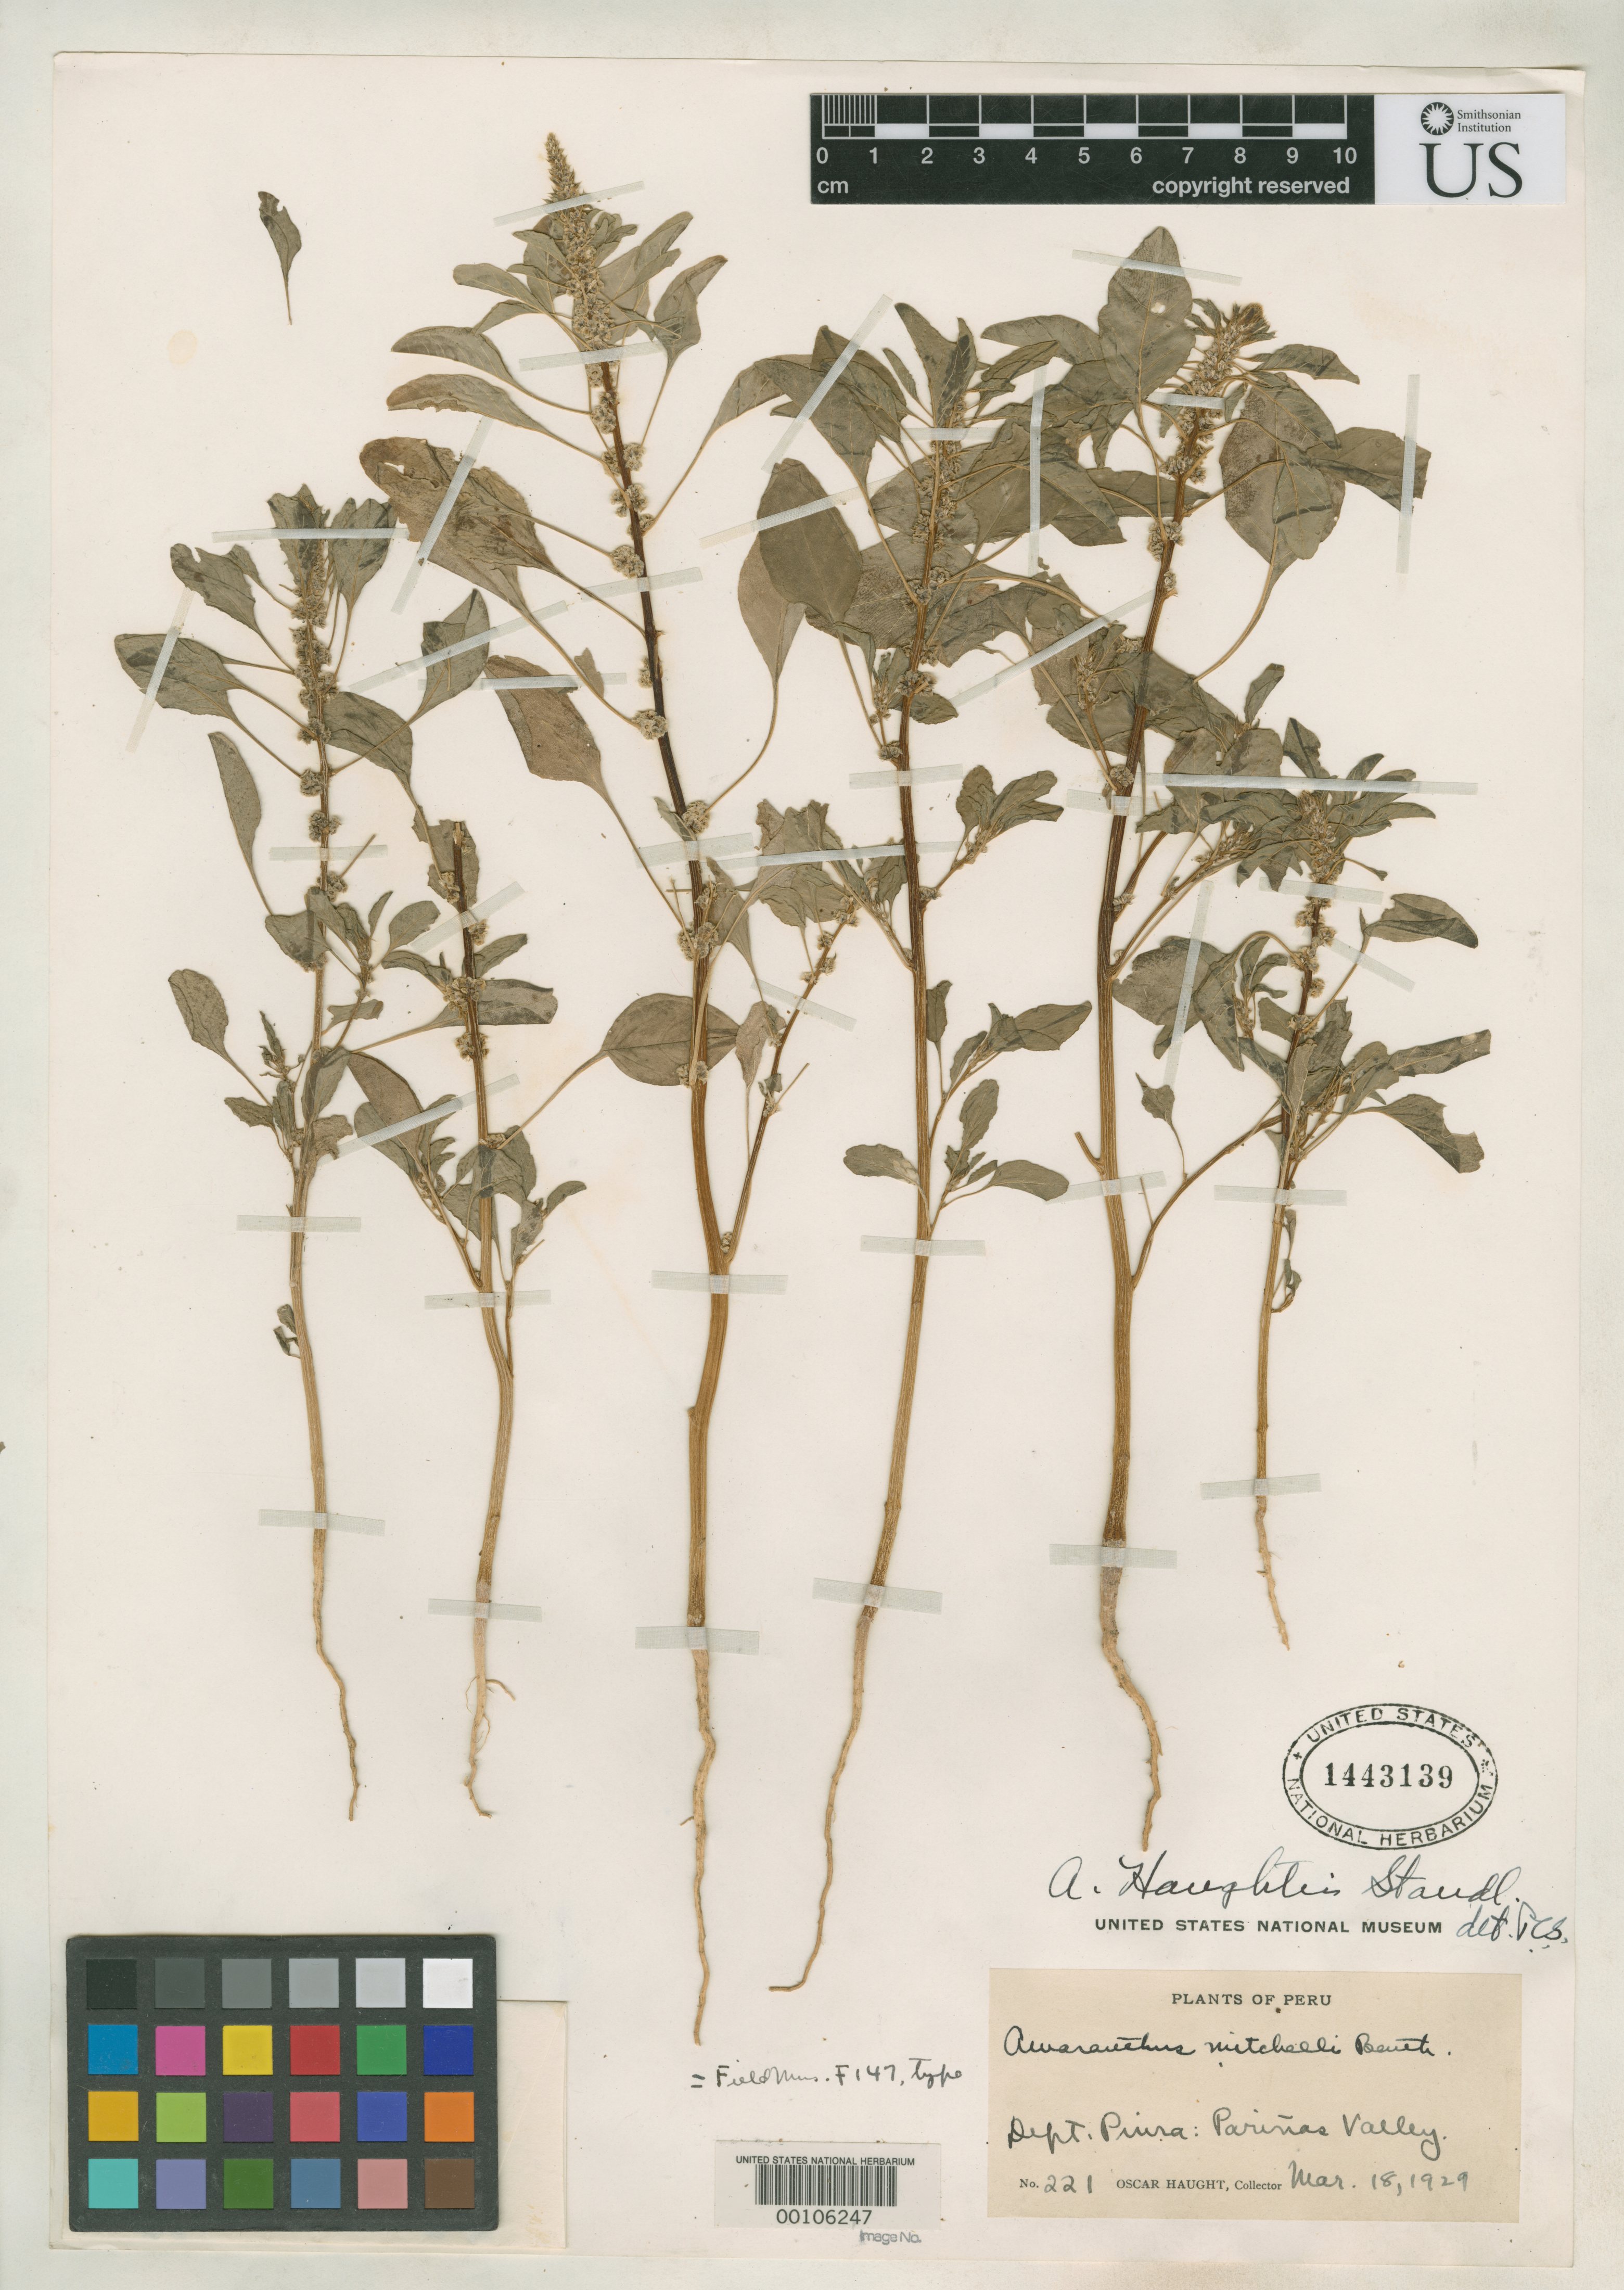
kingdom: Plantae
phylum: Tracheophyta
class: Magnoliopsida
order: Caryophyllales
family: Amaranthaceae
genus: Amaranthus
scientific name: Amaranthus haughtii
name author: Standl.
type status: Isotype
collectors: O. Haught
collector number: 221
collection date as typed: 18 Mar 1929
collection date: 1929-03-18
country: Peru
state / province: Piura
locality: Dept. Piura: Pariñas Valley.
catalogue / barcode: US 1443139